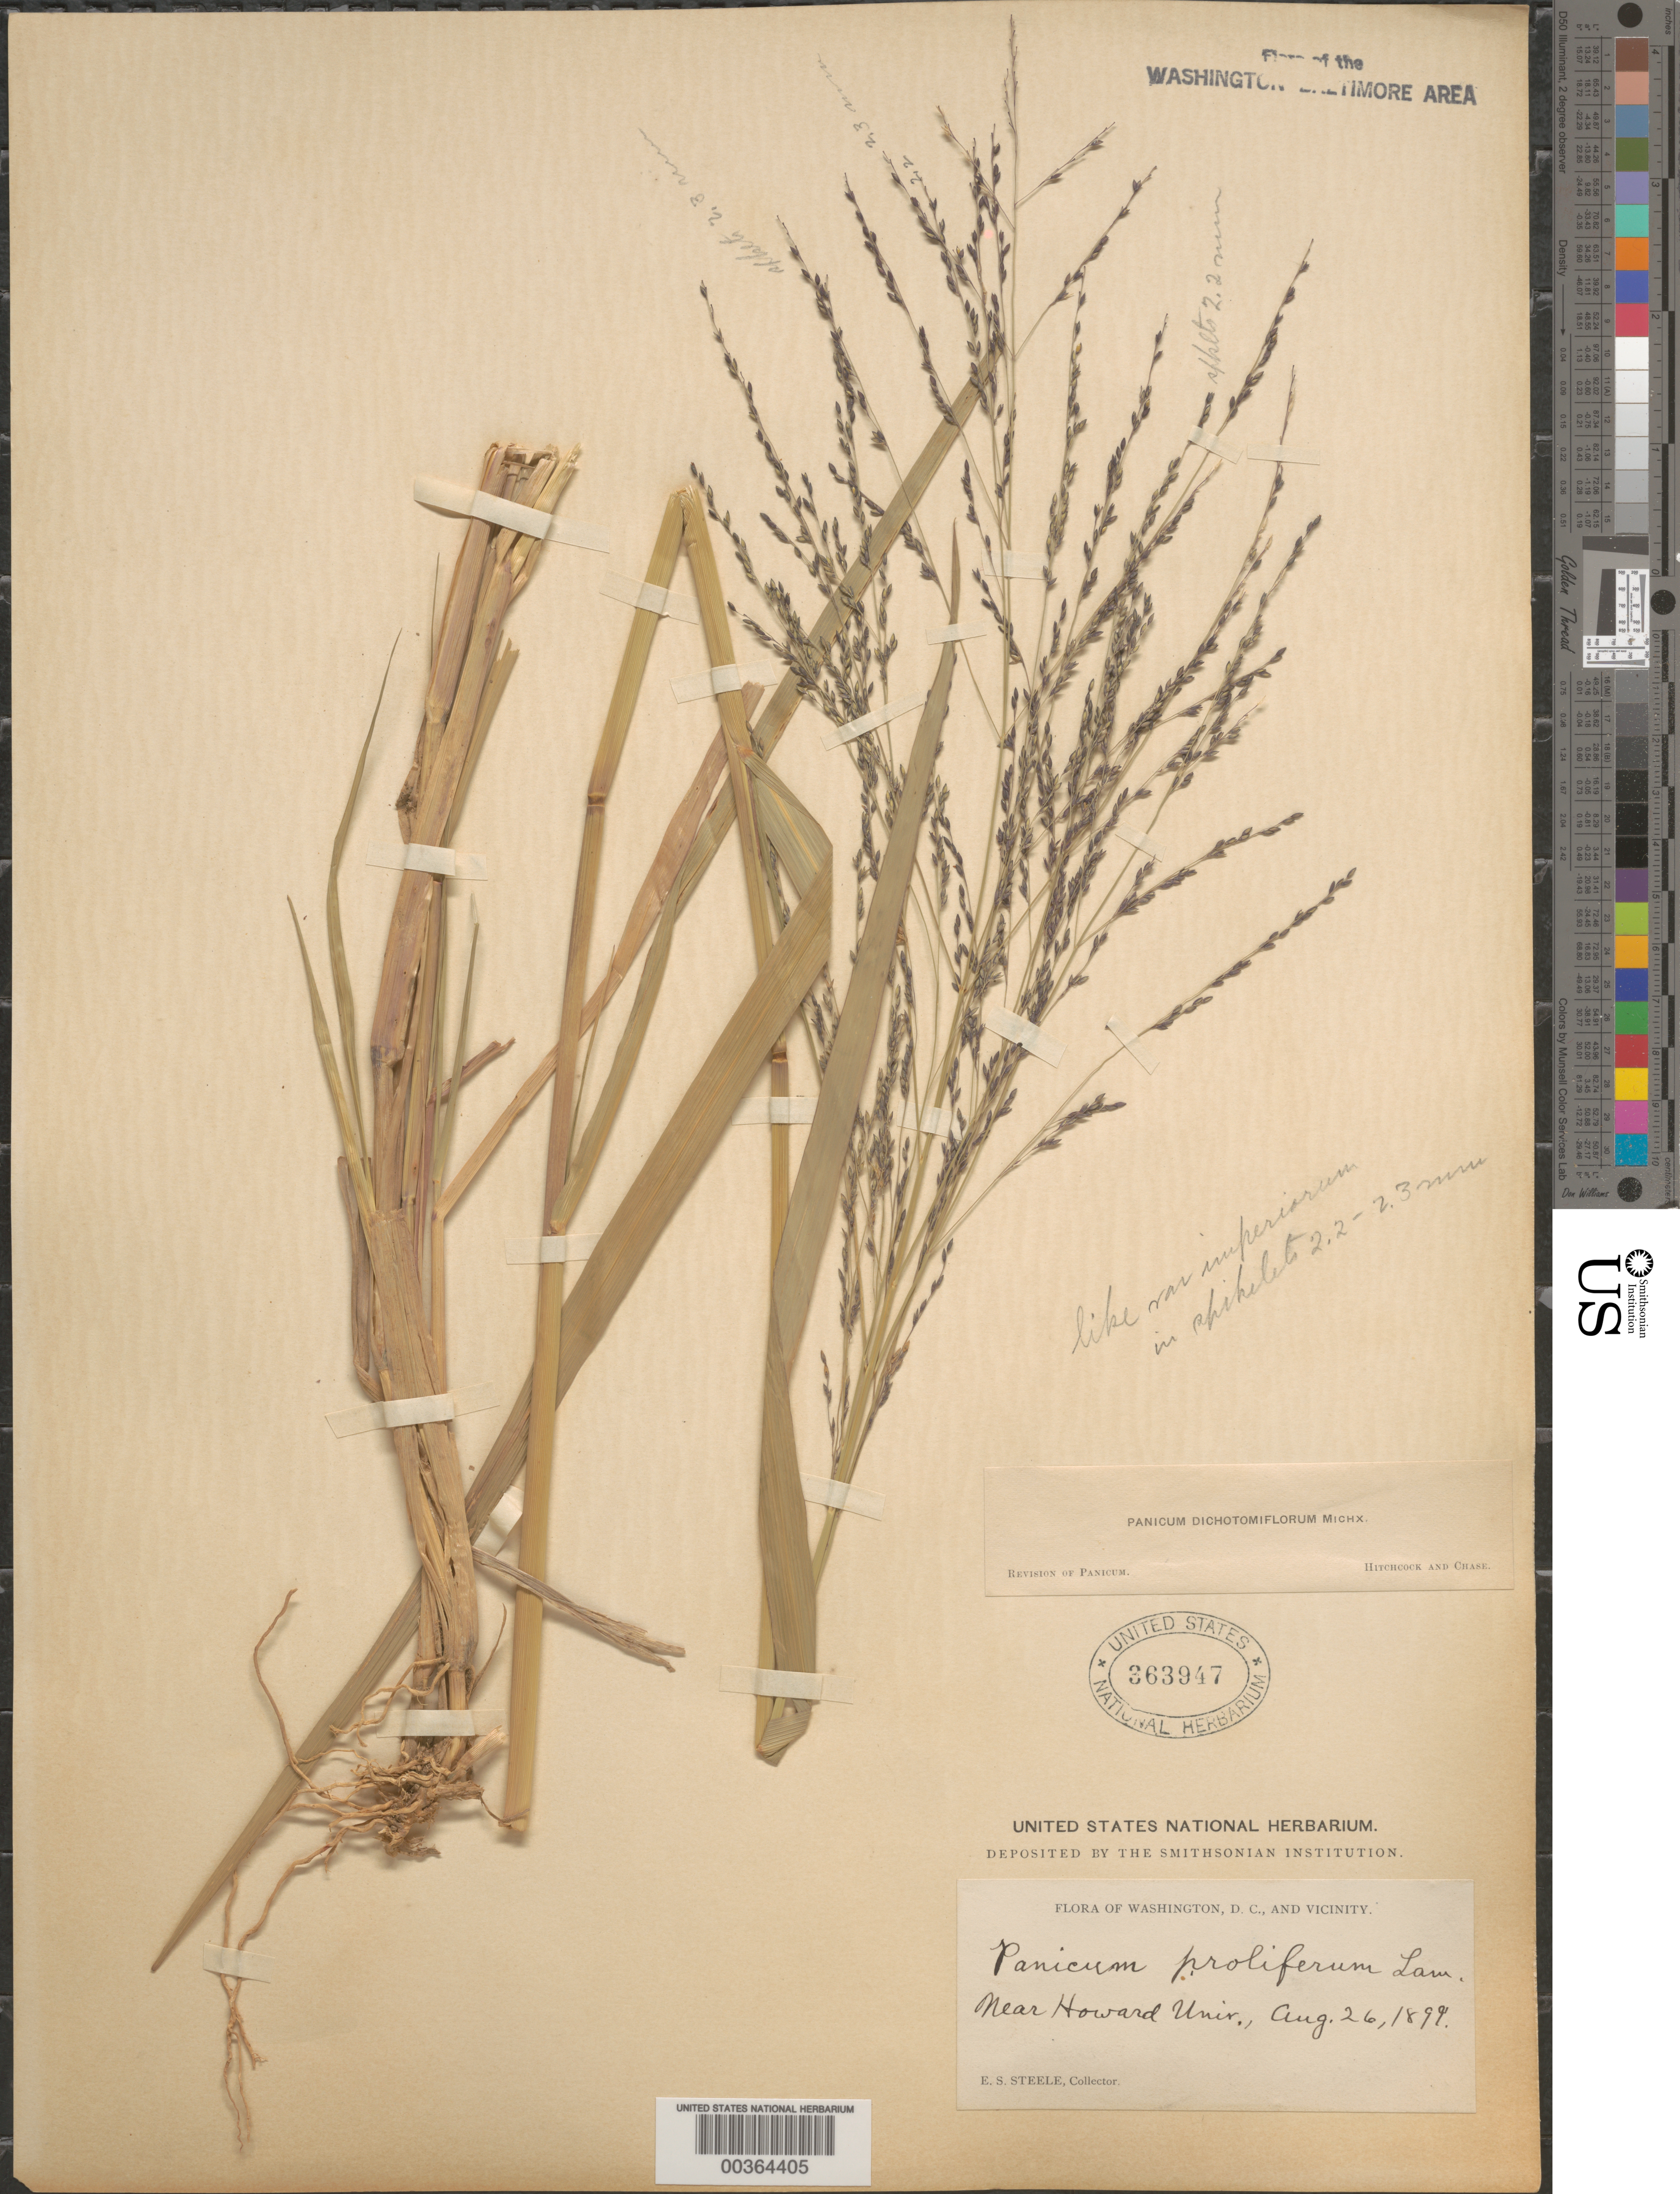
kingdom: Plantae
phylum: Tracheophyta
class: Liliopsida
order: Poales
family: Poaceae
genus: Panicum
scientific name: Panicum dichotomiflorum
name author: Michx.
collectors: E. Steele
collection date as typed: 26 Aug 1899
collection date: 1899-08-26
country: United States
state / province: District of Columbia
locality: Near Howard University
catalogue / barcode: US 363947